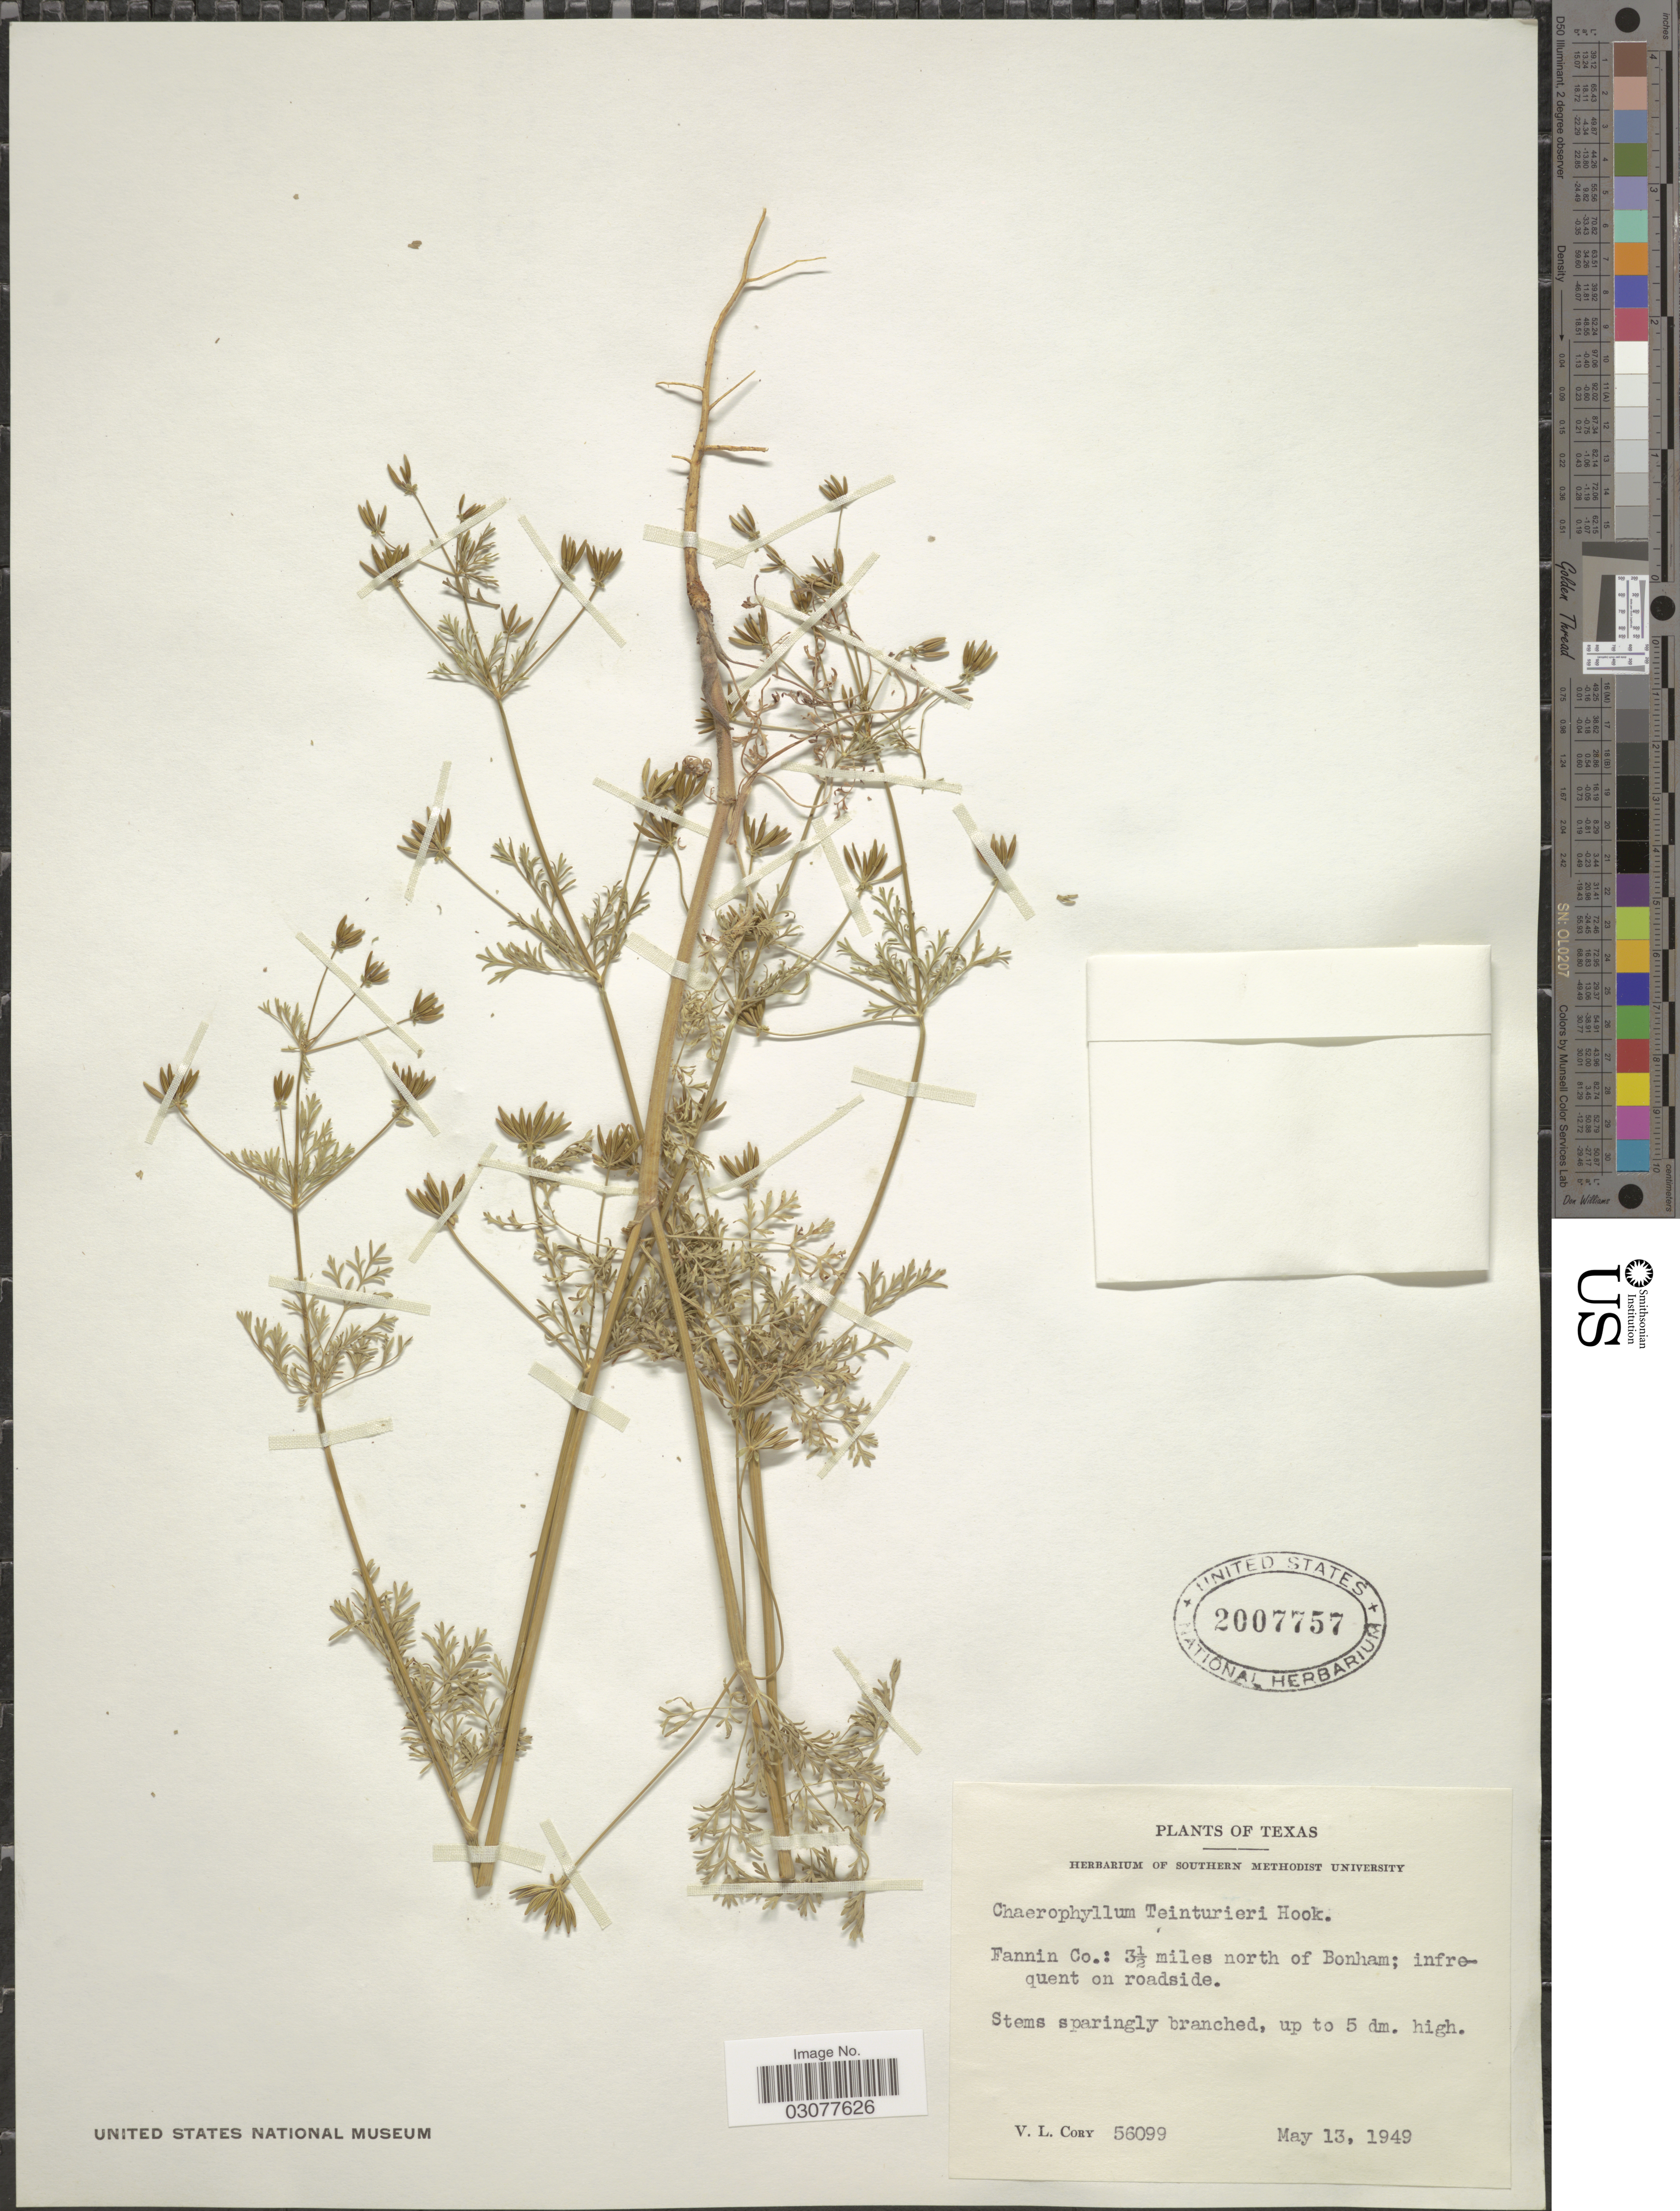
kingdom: Plantae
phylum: Tracheophyta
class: Magnoliopsida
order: Apiales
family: Apiaceae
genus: Chaerophyllum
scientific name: Chaerophyllum texanum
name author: J.M. Coult. & Rose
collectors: V. Cory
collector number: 56099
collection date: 1949-05-13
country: United States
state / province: Texas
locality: Fannin Co.: 3½ miles north of Bonham; infrequent on roadside.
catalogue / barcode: US 2007757